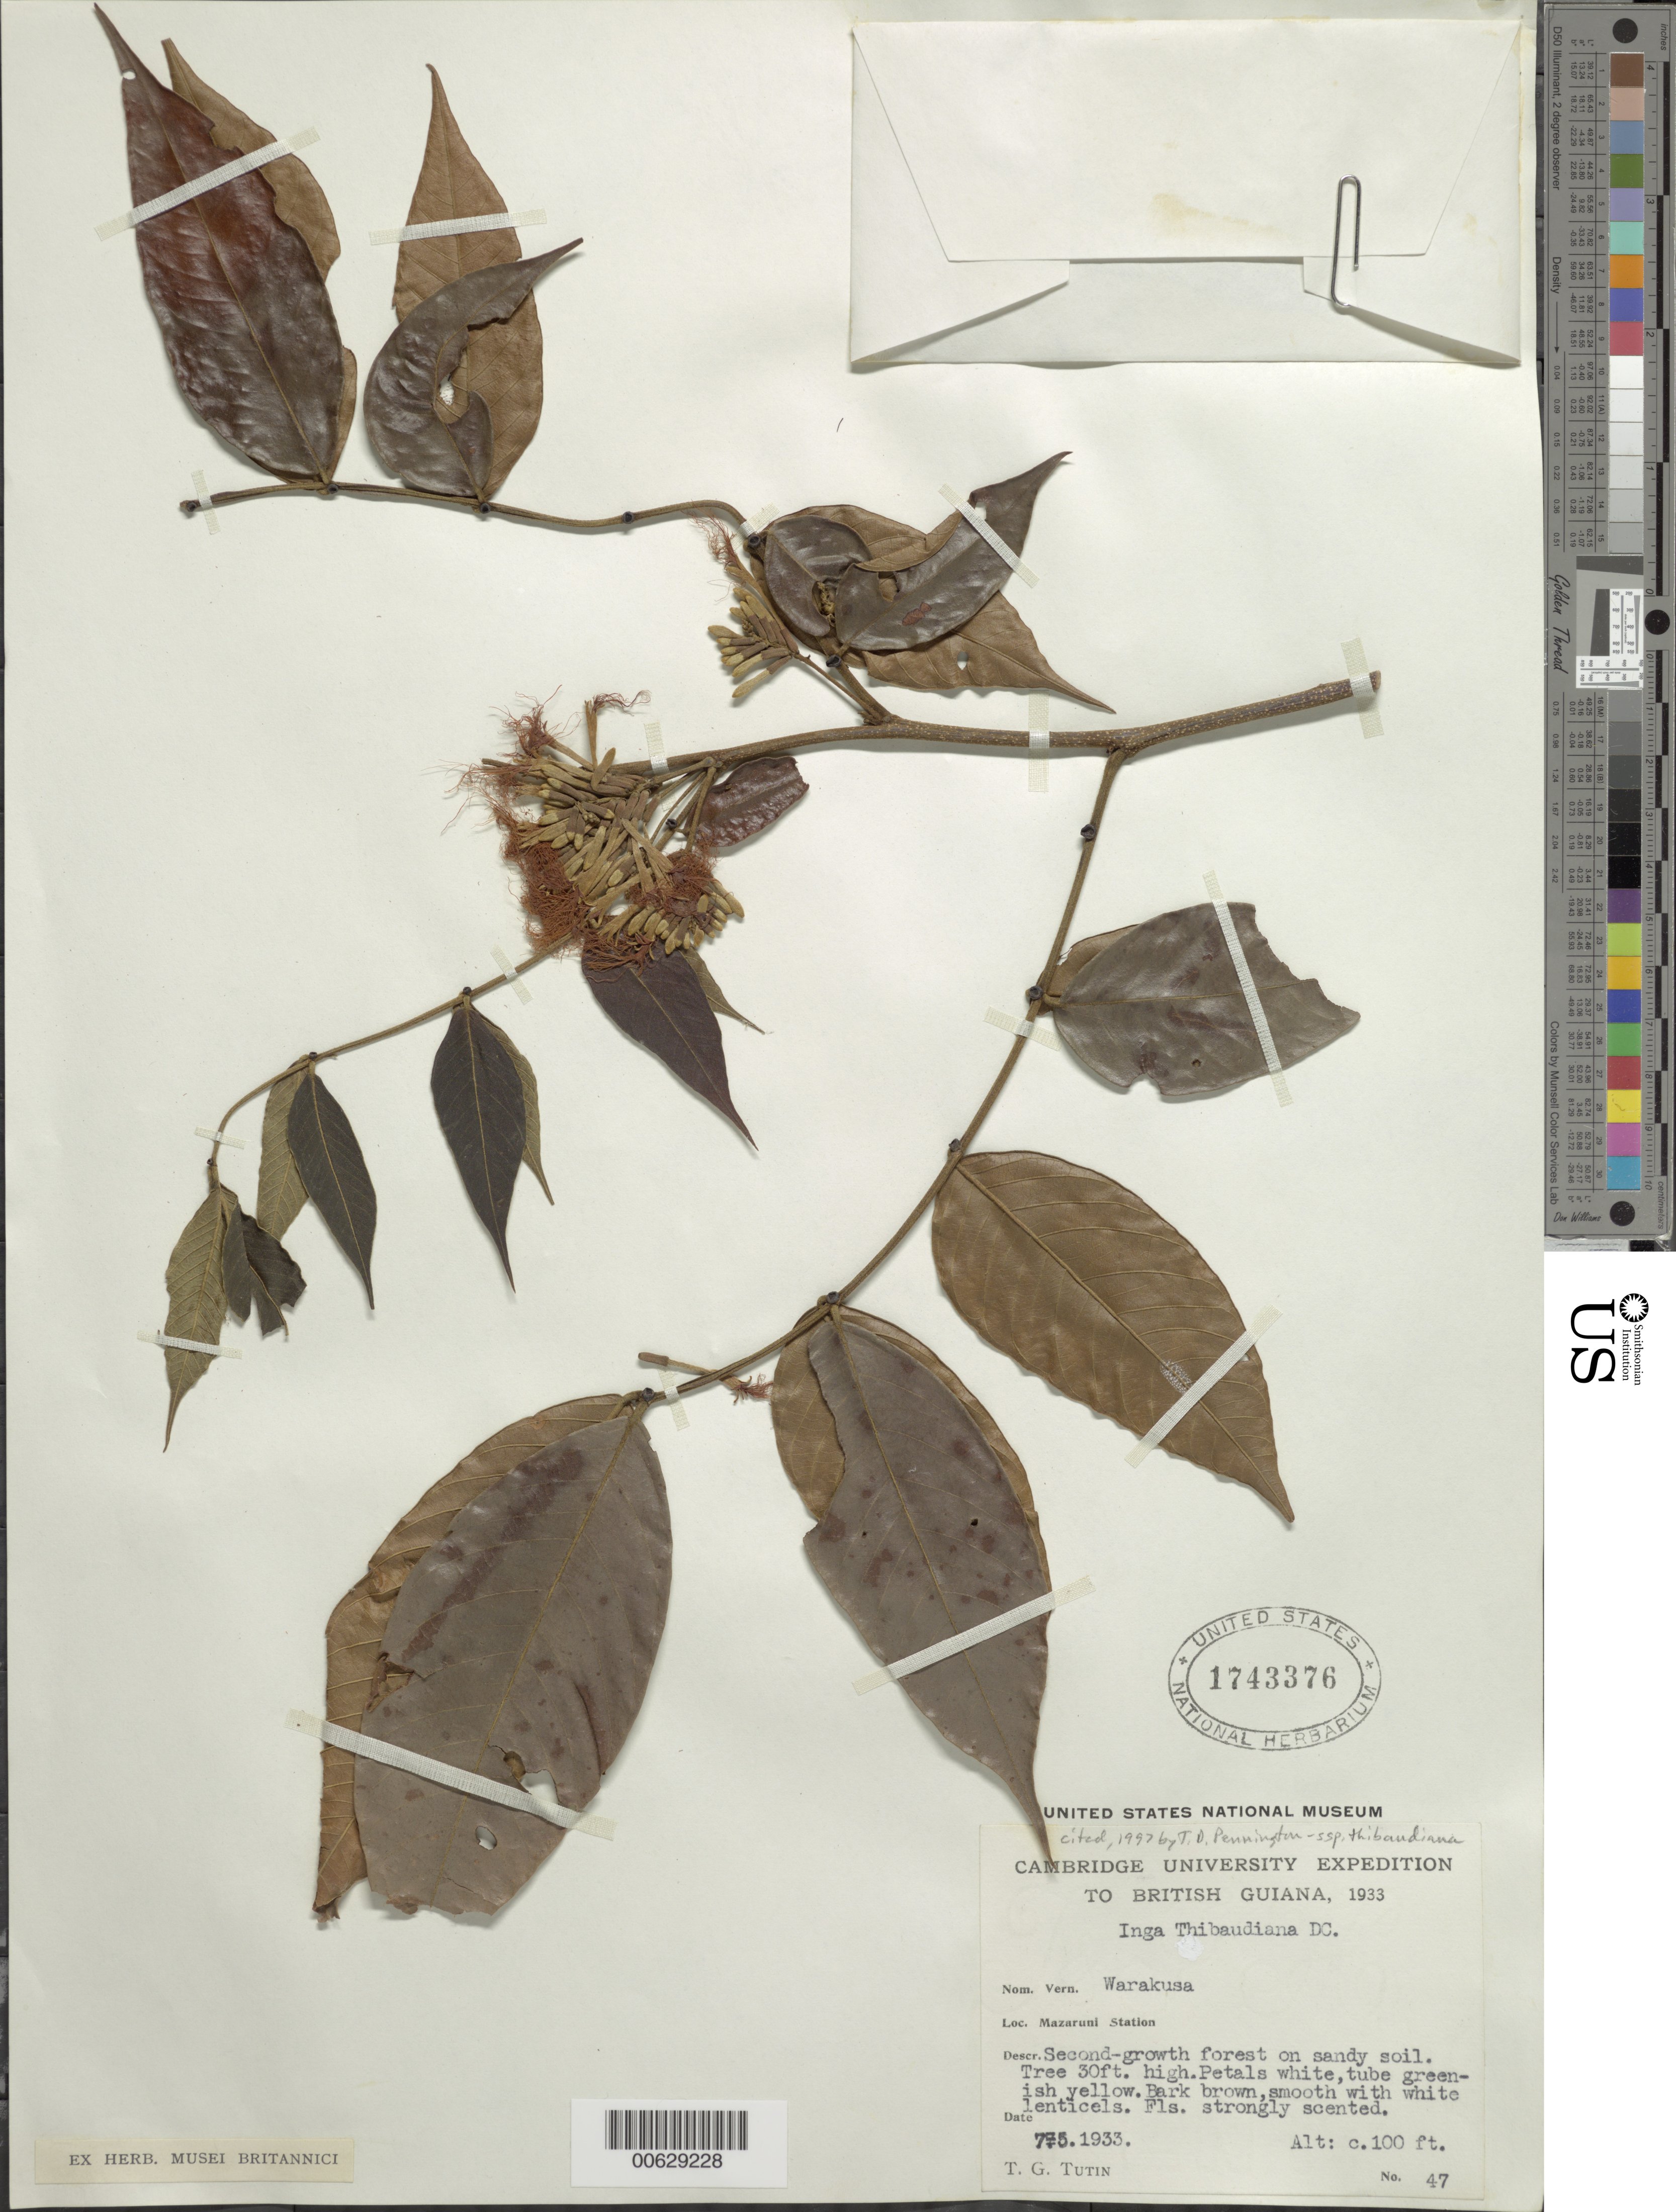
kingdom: Plantae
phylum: Tracheophyta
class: Magnoliopsida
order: Fabales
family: Fabaceae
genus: Inga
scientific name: Inga thibaudiana subsp. thibaudiana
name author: DC.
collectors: T. G. Tutin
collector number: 47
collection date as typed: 7-May-33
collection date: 1933-05-07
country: Guyana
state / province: Cuyuni-Mazaruni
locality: Mazaruni Station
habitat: Second growth forest on sandy soil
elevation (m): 30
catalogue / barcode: US 1743376